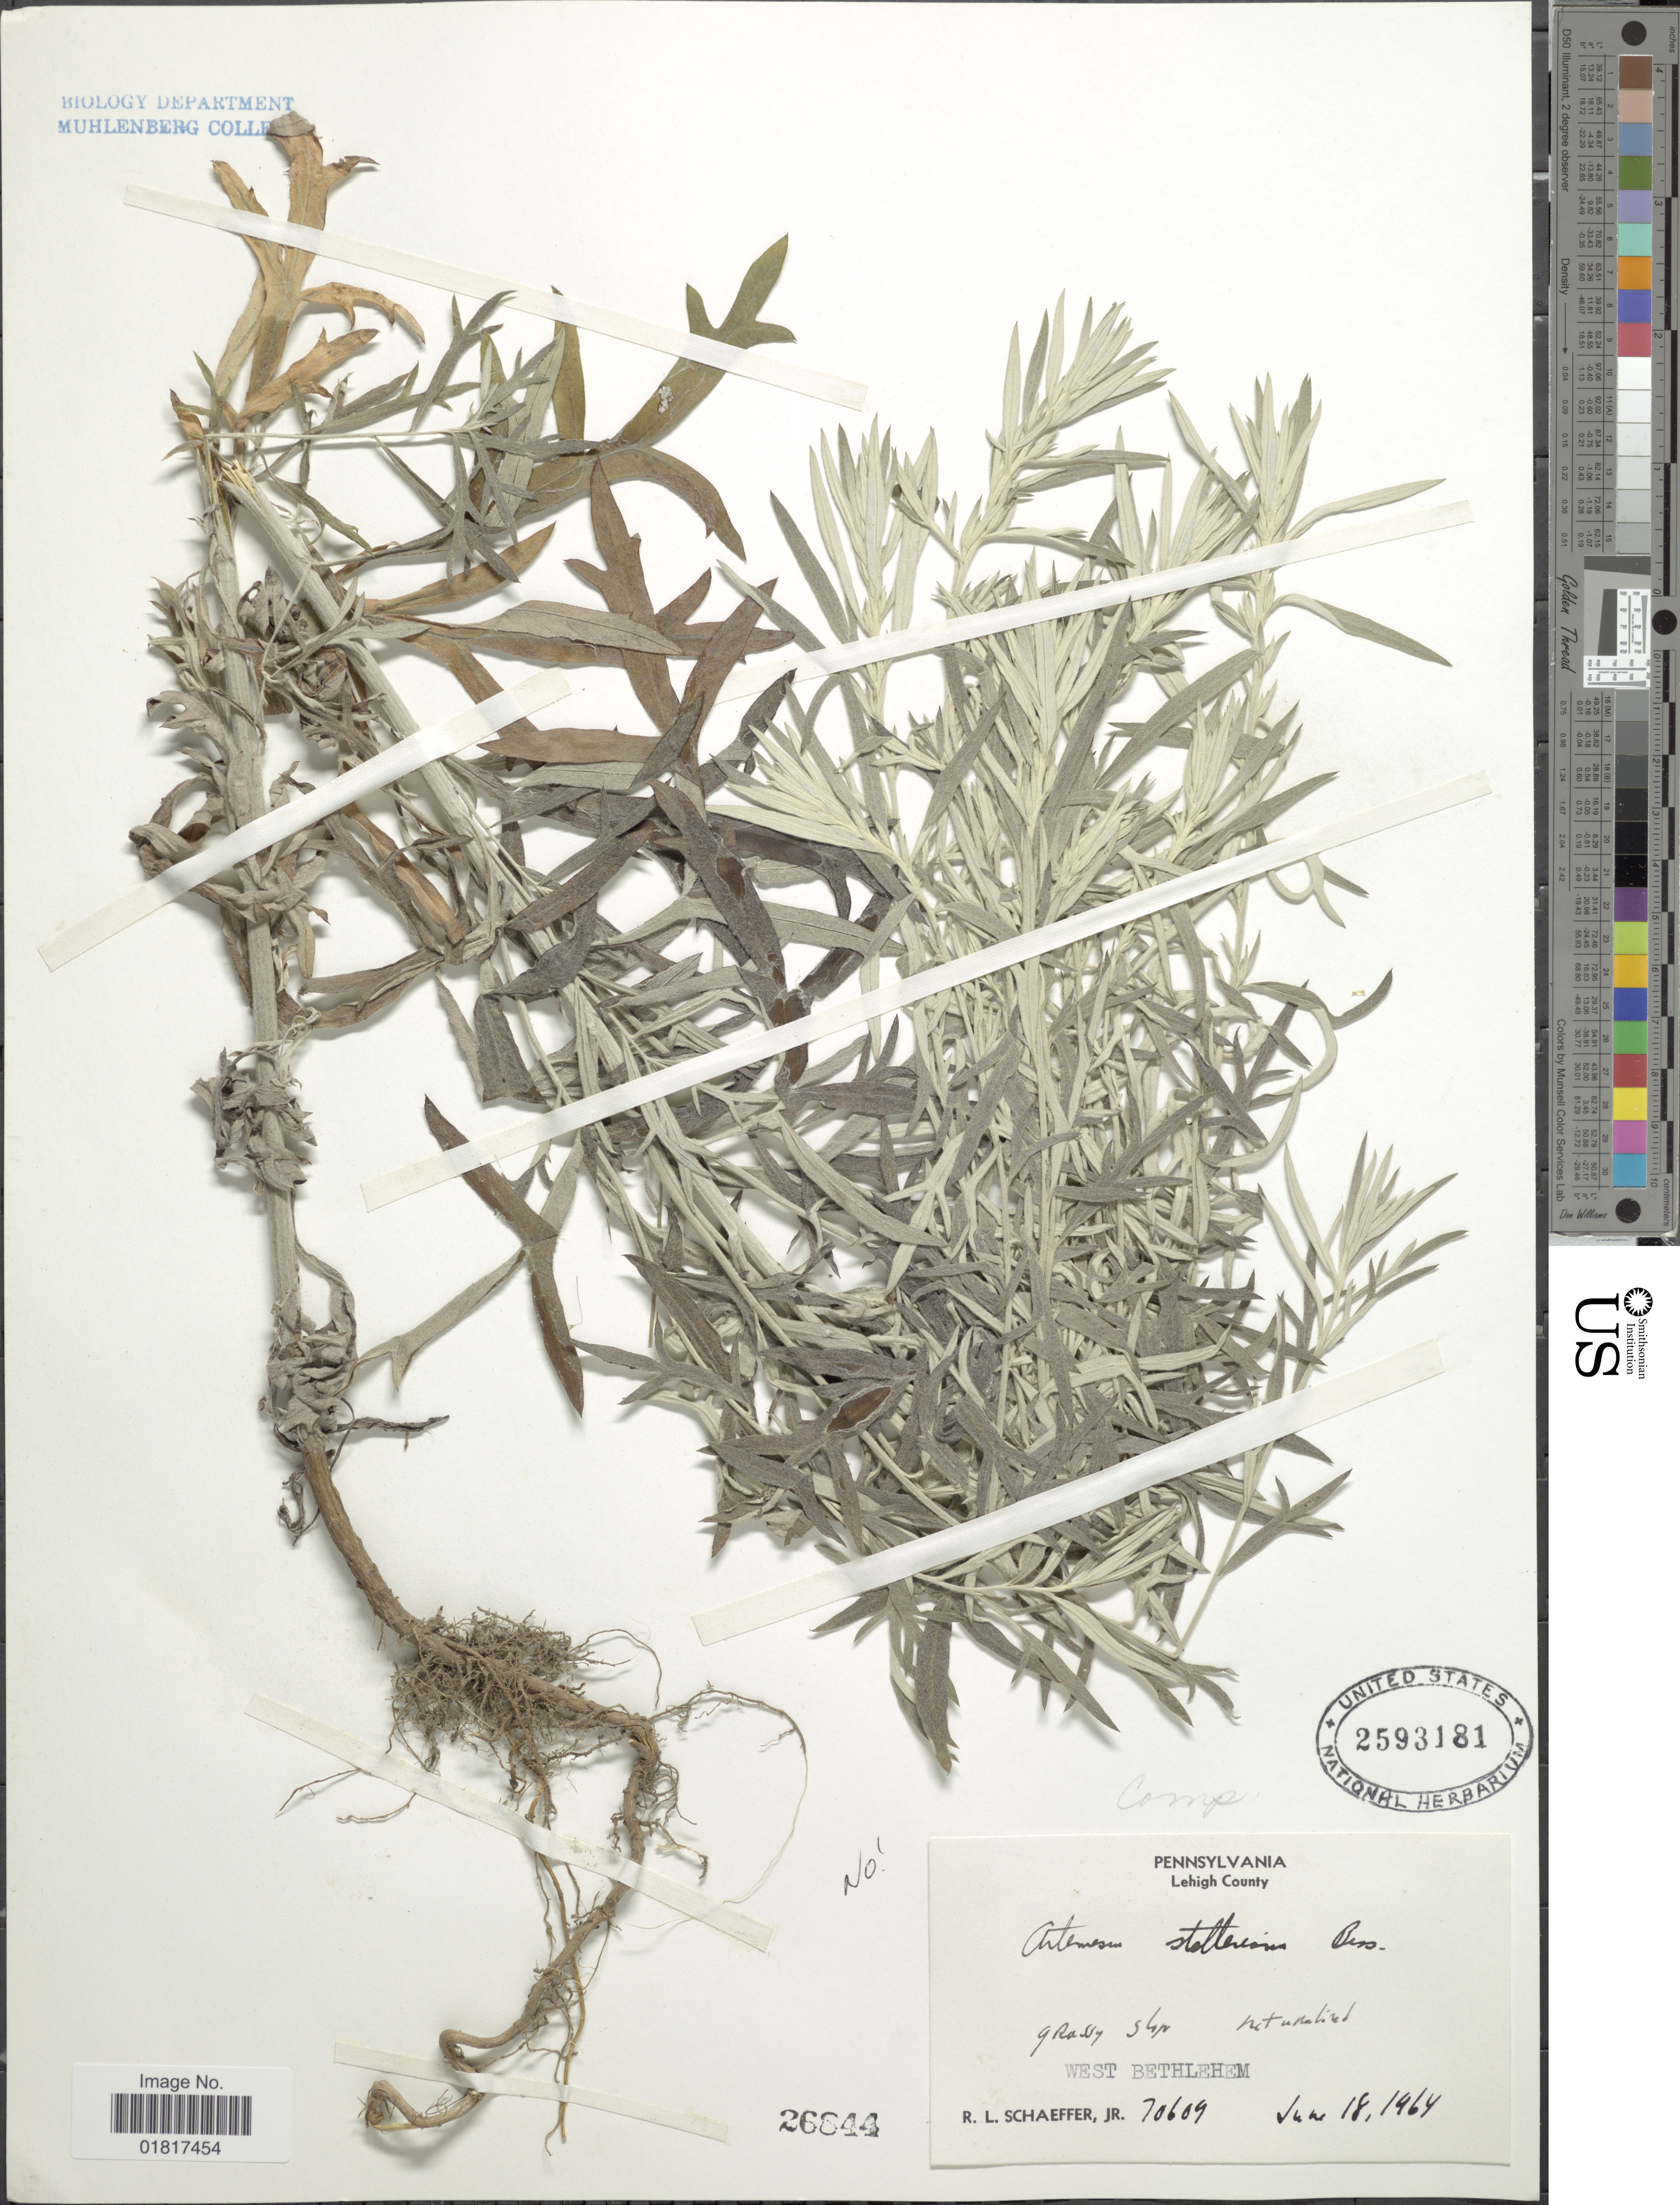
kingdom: Plantae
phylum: Tracheophyta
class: Magnoliopsida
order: Asterales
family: Asteraceae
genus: Artemisia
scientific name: Artemisia sp.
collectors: R. L. Schaeffer Jr.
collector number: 70609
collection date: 1964-06-18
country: United States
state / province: Pennsylvania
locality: Lehigh County, grassy slope, naturalized, West Bethlehem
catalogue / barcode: US 2593181